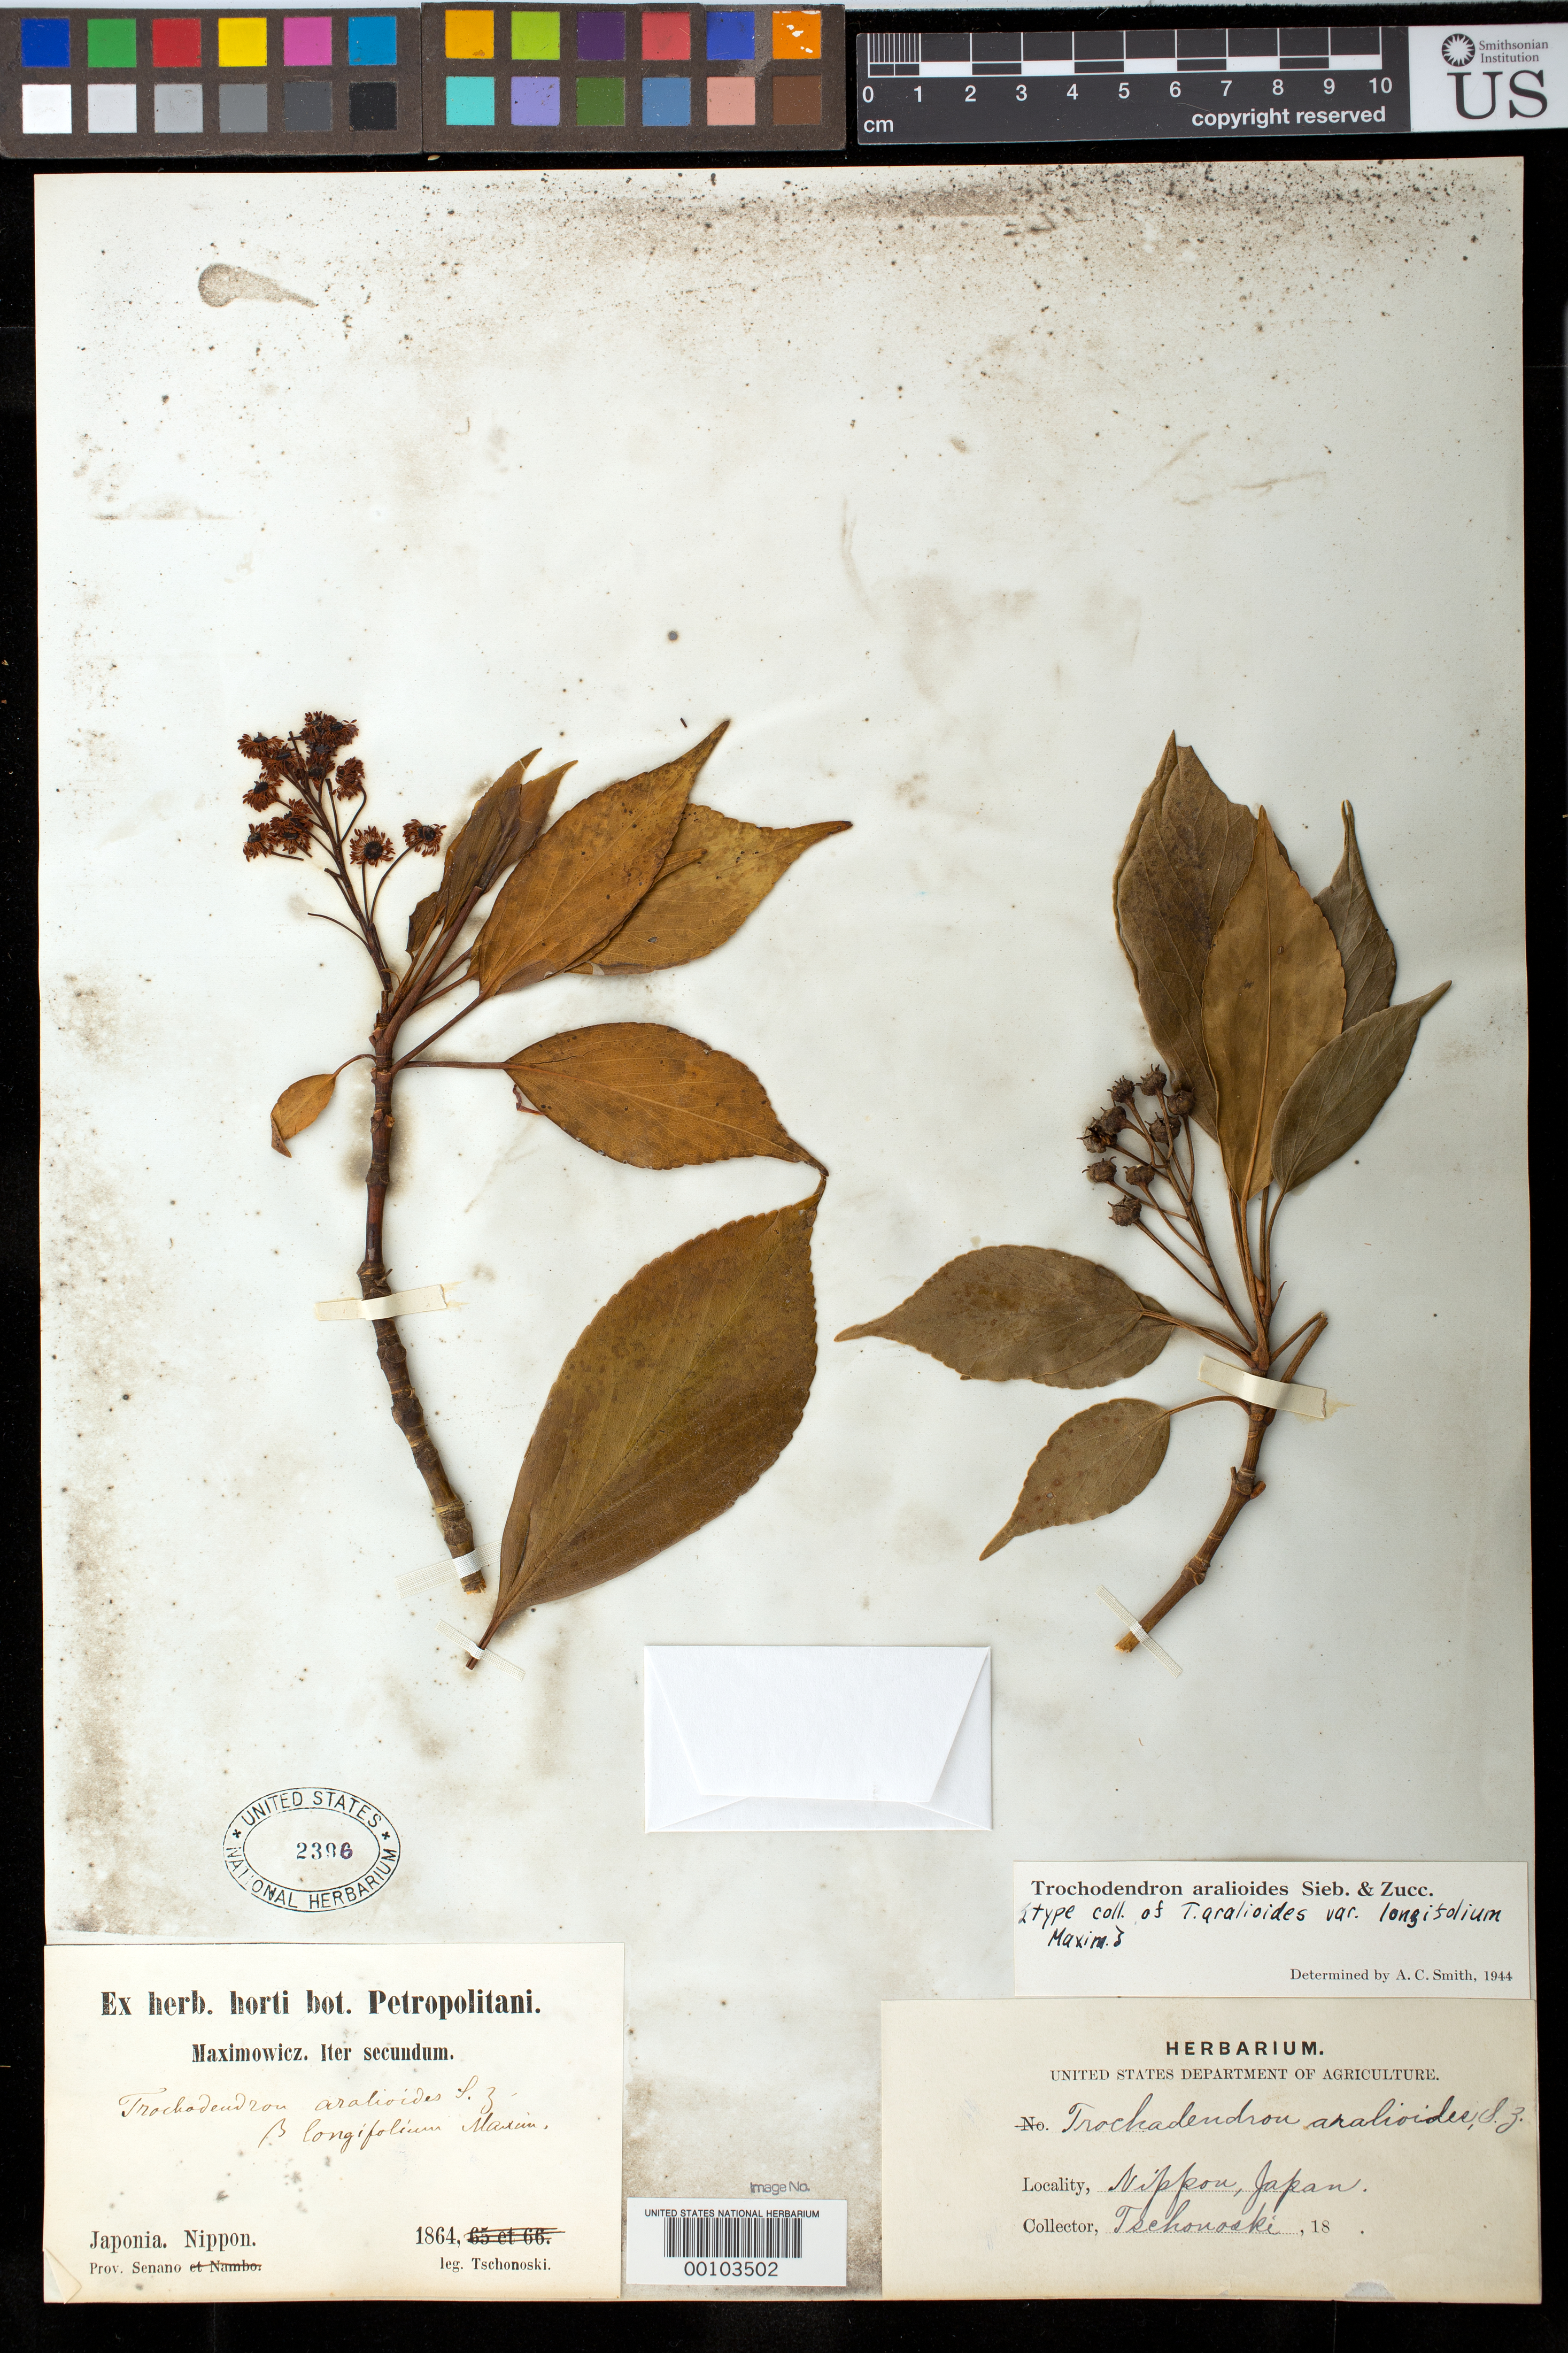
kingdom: Plantae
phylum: Tracheophyta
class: Magnoliopsida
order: Trochodendrales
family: Trochodendraceae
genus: Trochodendron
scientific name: Trochodendron aralioides var. longifolium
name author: Maxim.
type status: Possible Type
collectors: S. Tschonoski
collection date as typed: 1864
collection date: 1864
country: Japan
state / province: Nagano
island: Honshu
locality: Senano prov. [=Shinano Prov.]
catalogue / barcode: US 2396